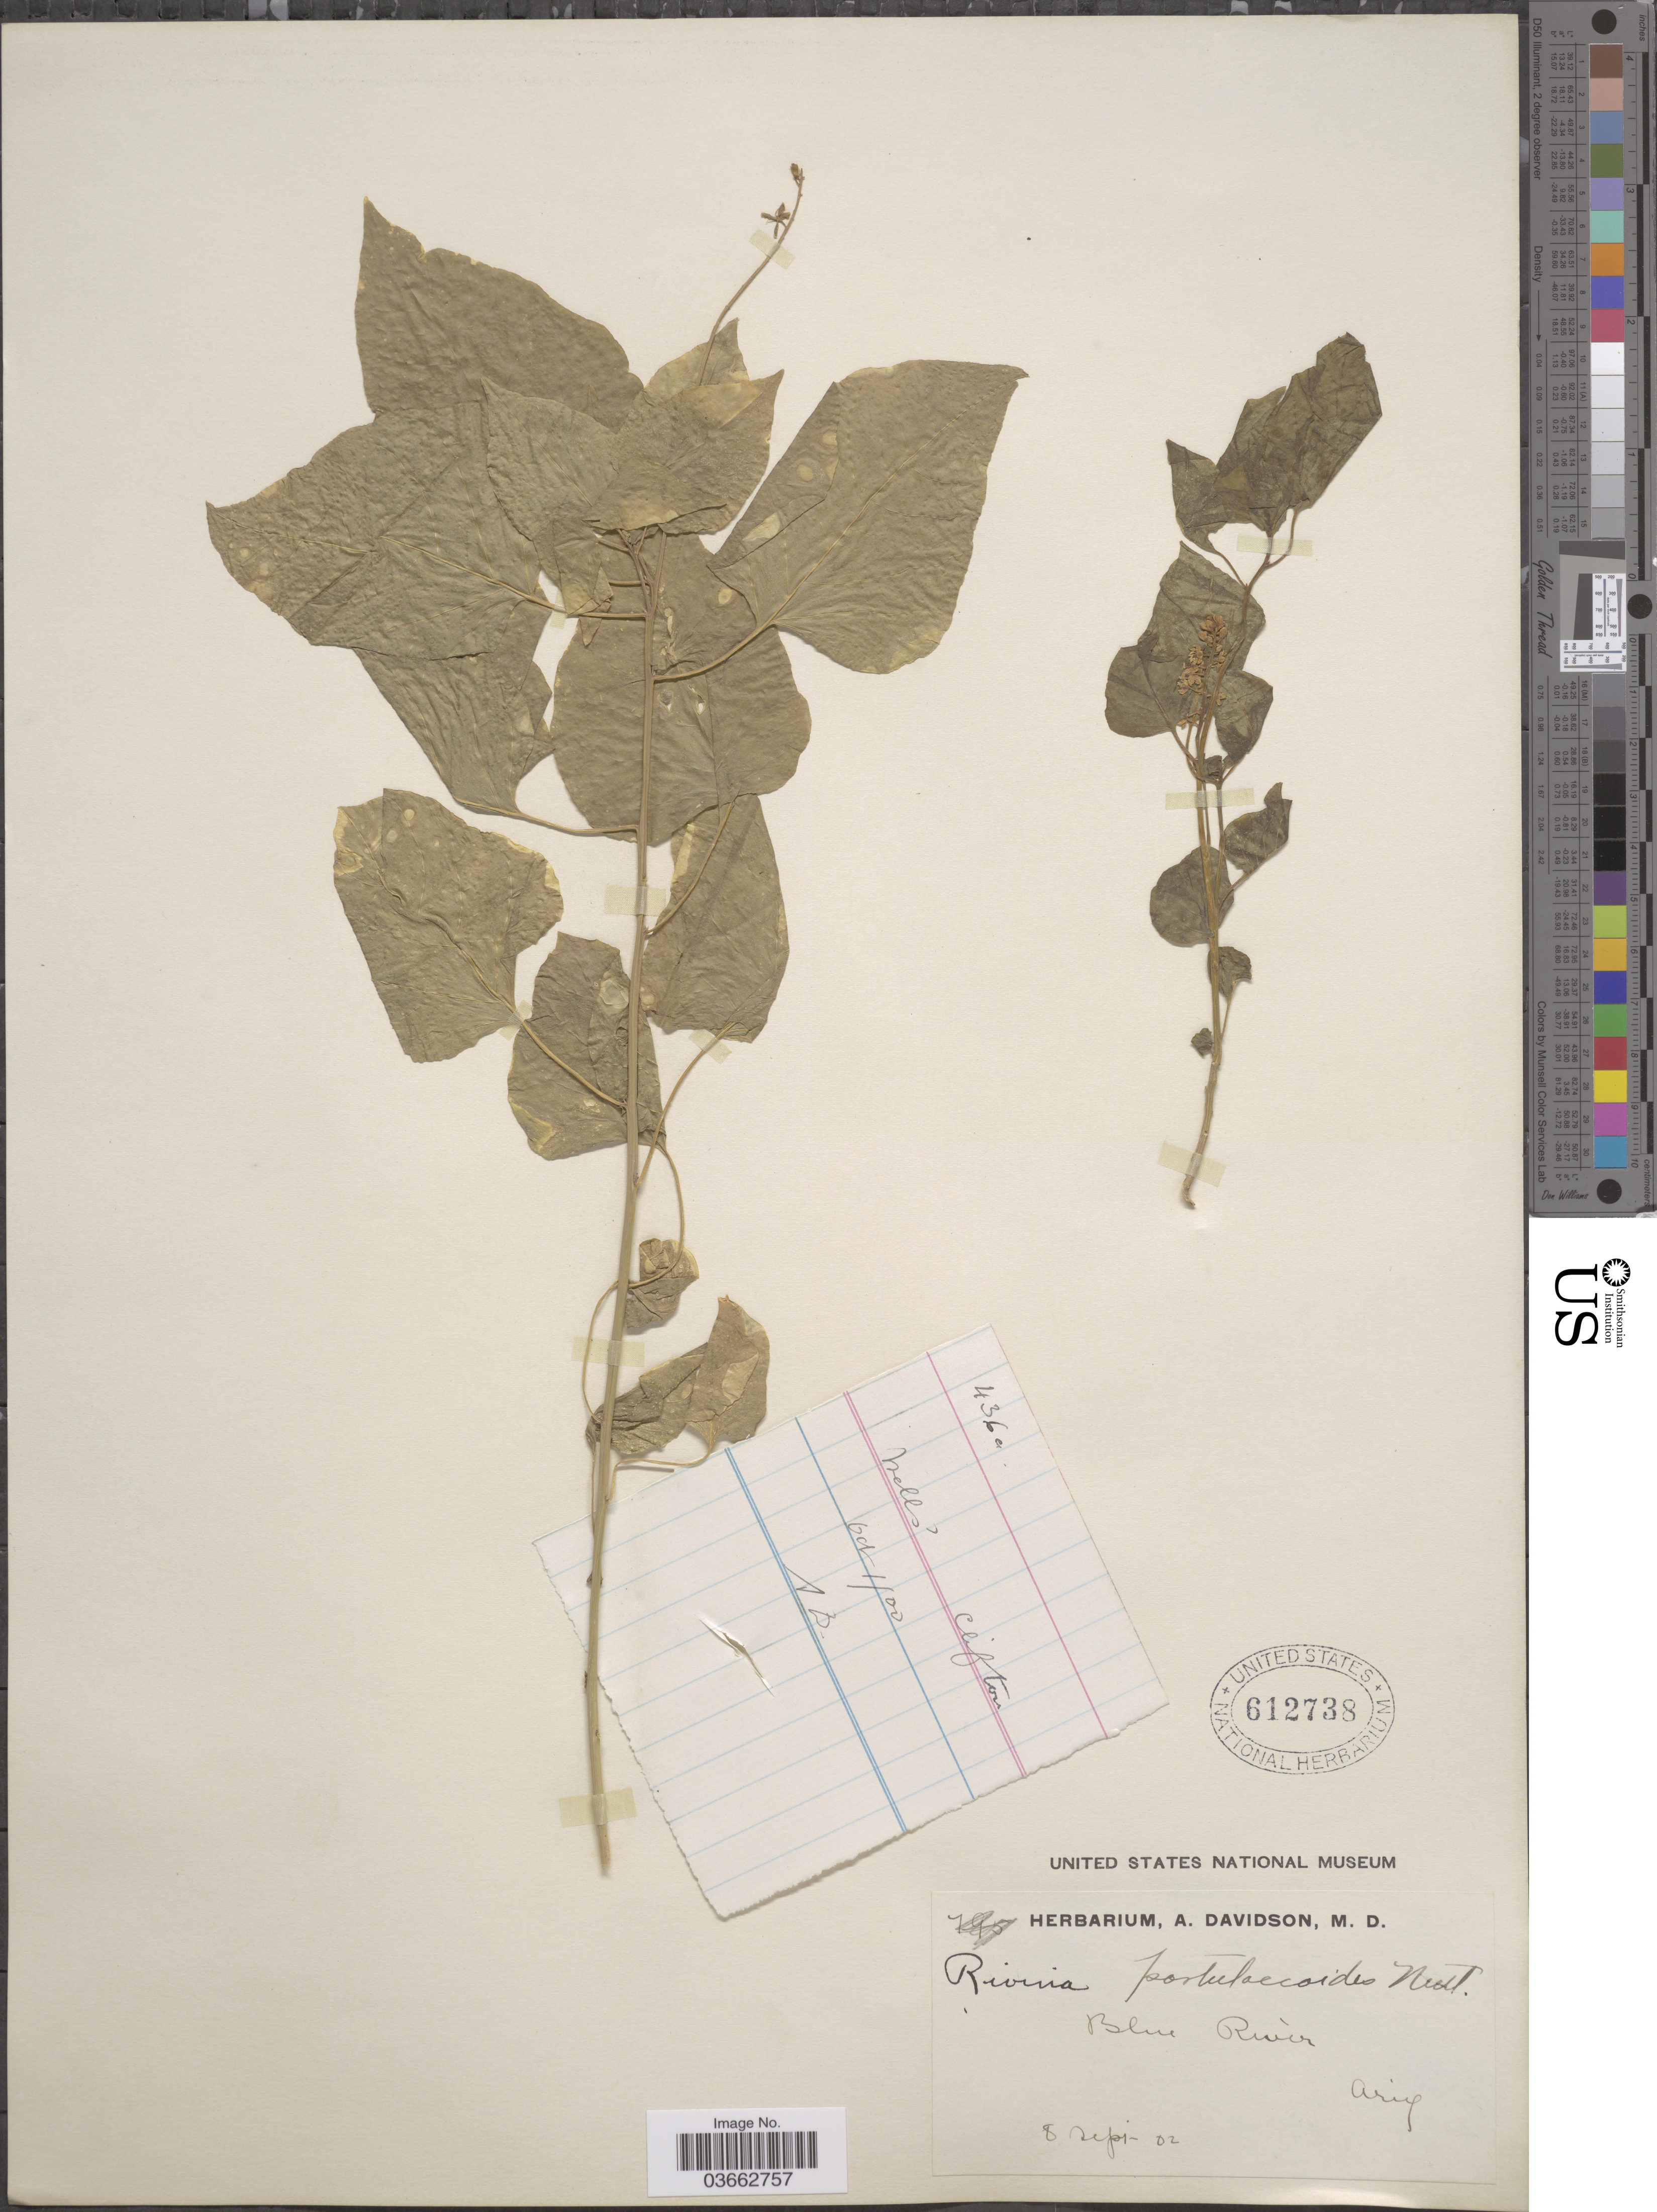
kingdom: Plantae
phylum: Tracheophyta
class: Magnoliopsida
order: Caryophyllales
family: Phytolaccaceae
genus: Rivina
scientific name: Rivina humilis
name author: L.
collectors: ex herb. A. Davidson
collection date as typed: Transcribed d/m/y: 8/9/2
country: United States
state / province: Arizona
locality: Blue River.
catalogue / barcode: US 612738